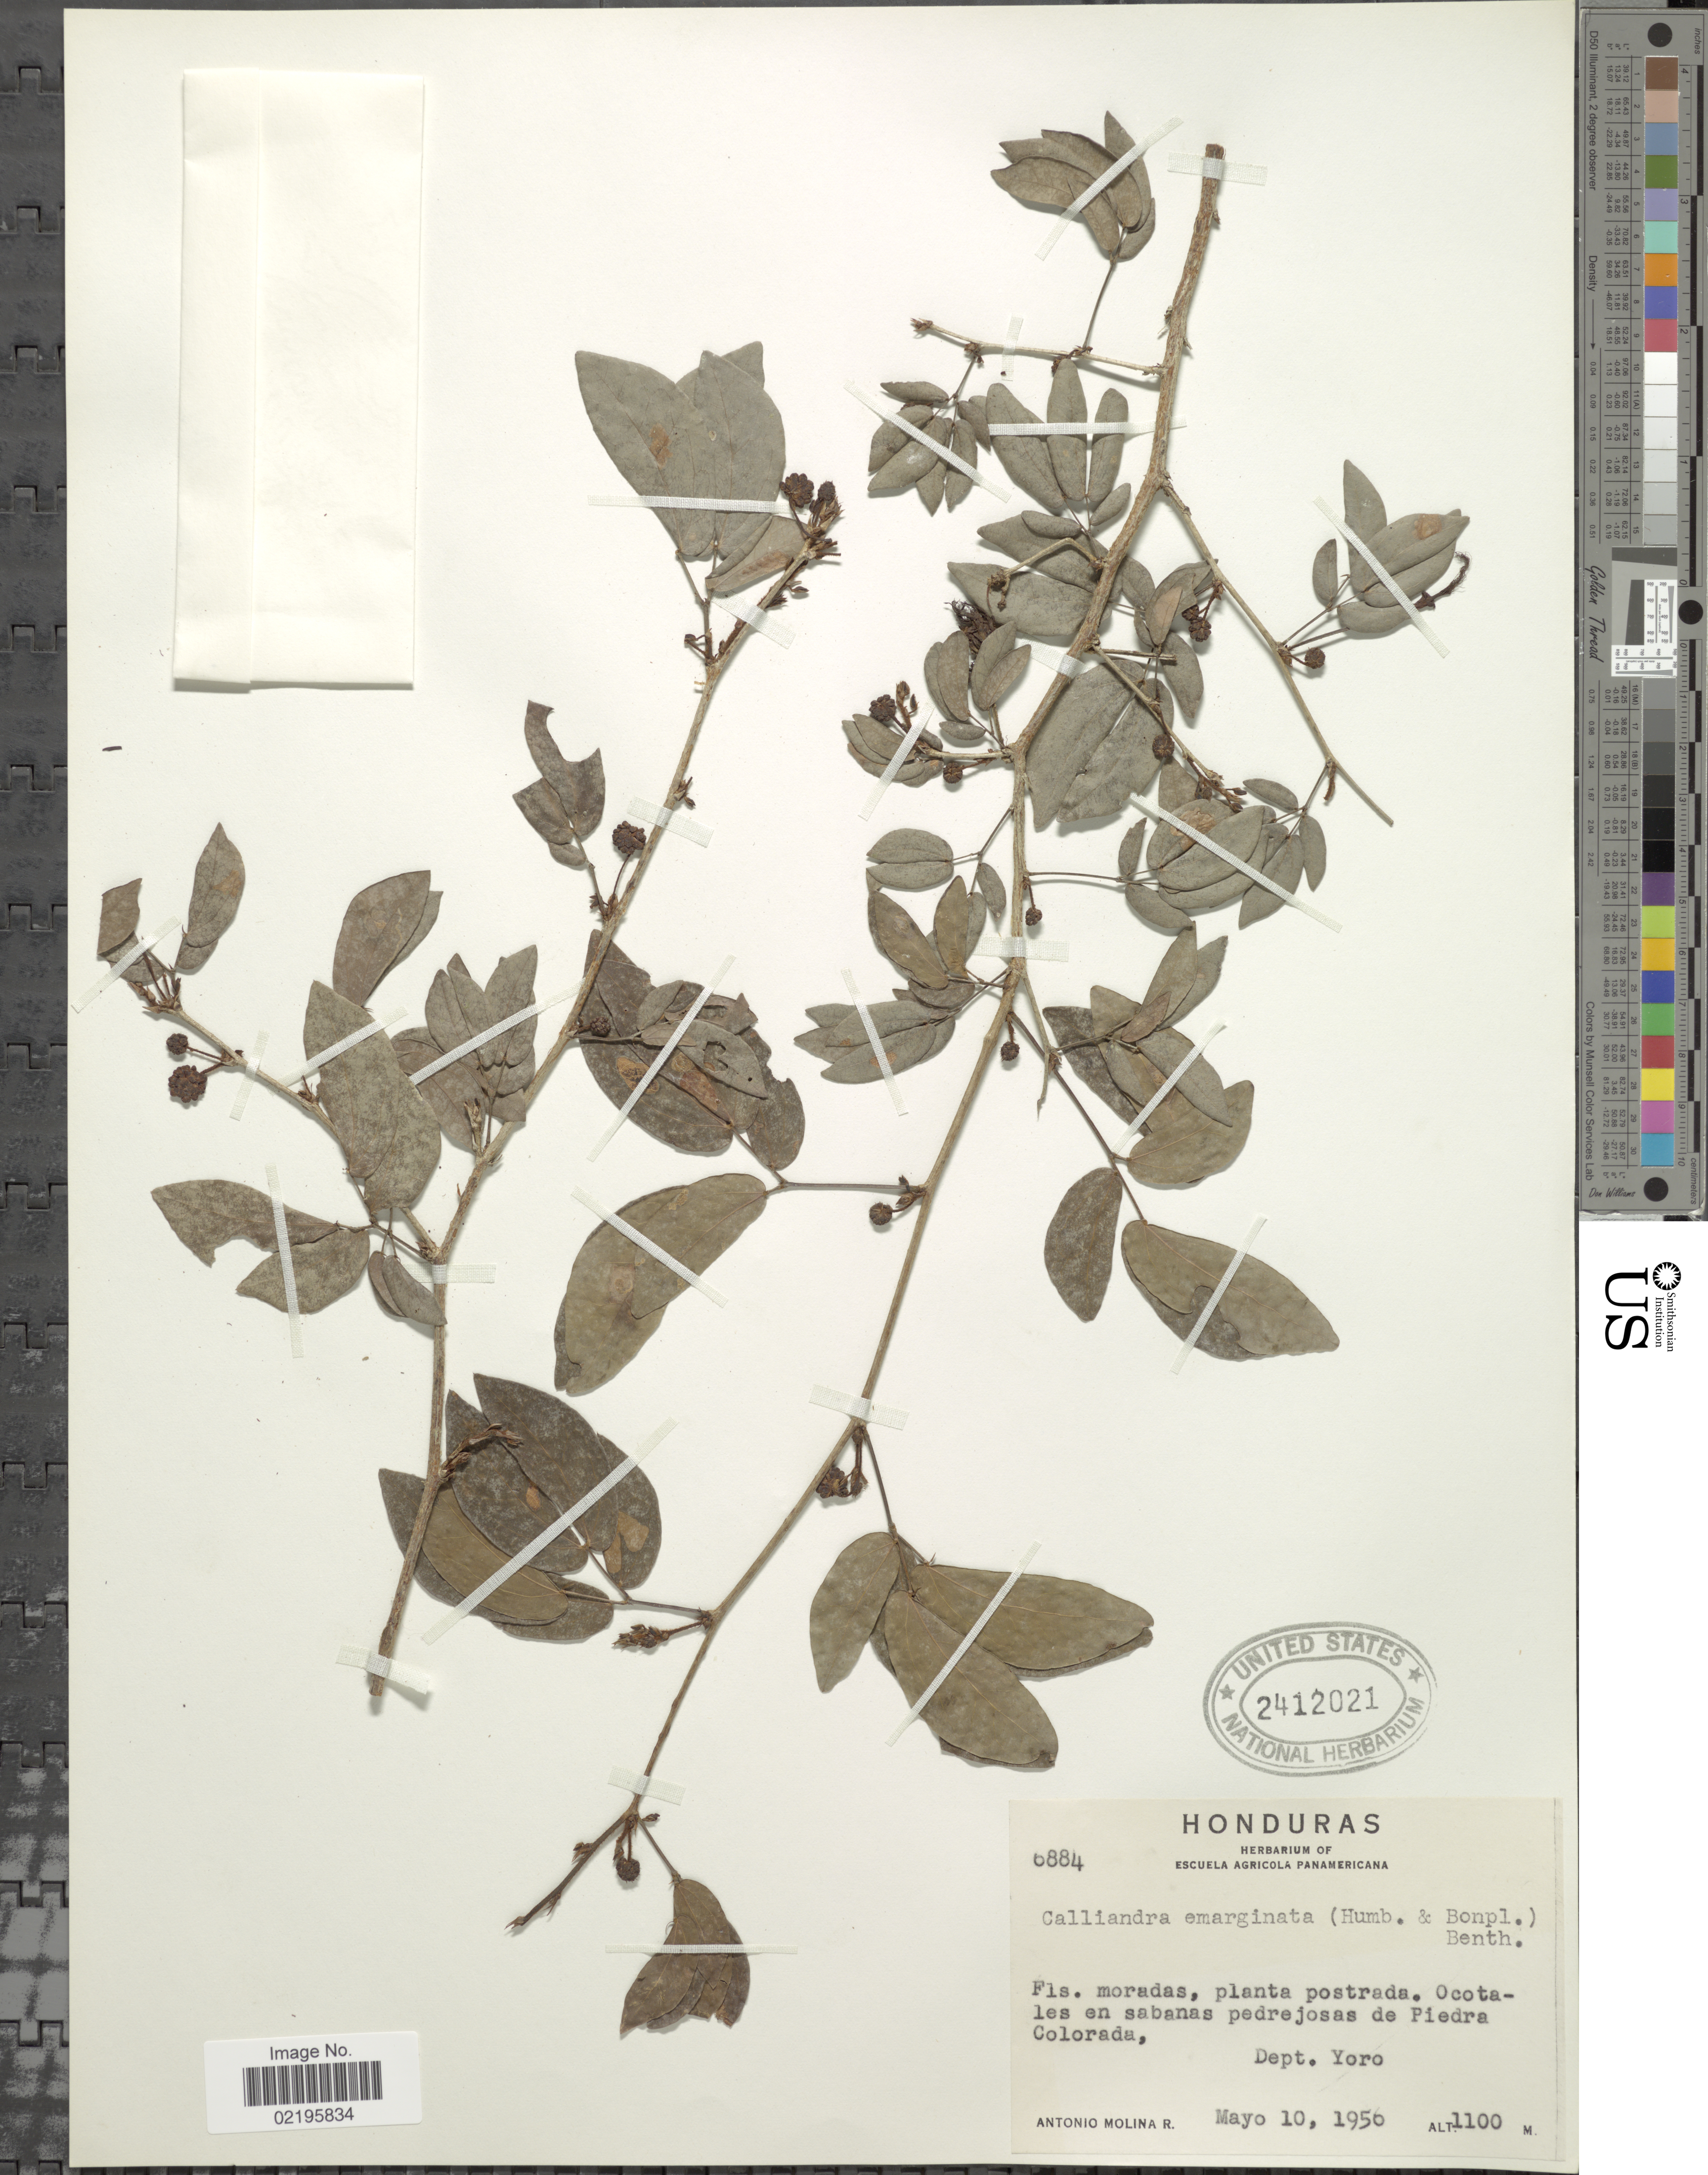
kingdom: Plantae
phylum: Tracheophyta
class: Magnoliopsida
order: Fabales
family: Fabaceae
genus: Calliandra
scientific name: Calliandra emarginata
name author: (Willd.) Benth.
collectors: A. Molina R.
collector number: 6884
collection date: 1956-05-10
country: Honduras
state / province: Yoro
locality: Ocotales en sabanas pedrejosas de Piedra Colorada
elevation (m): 1100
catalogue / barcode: US 2412021